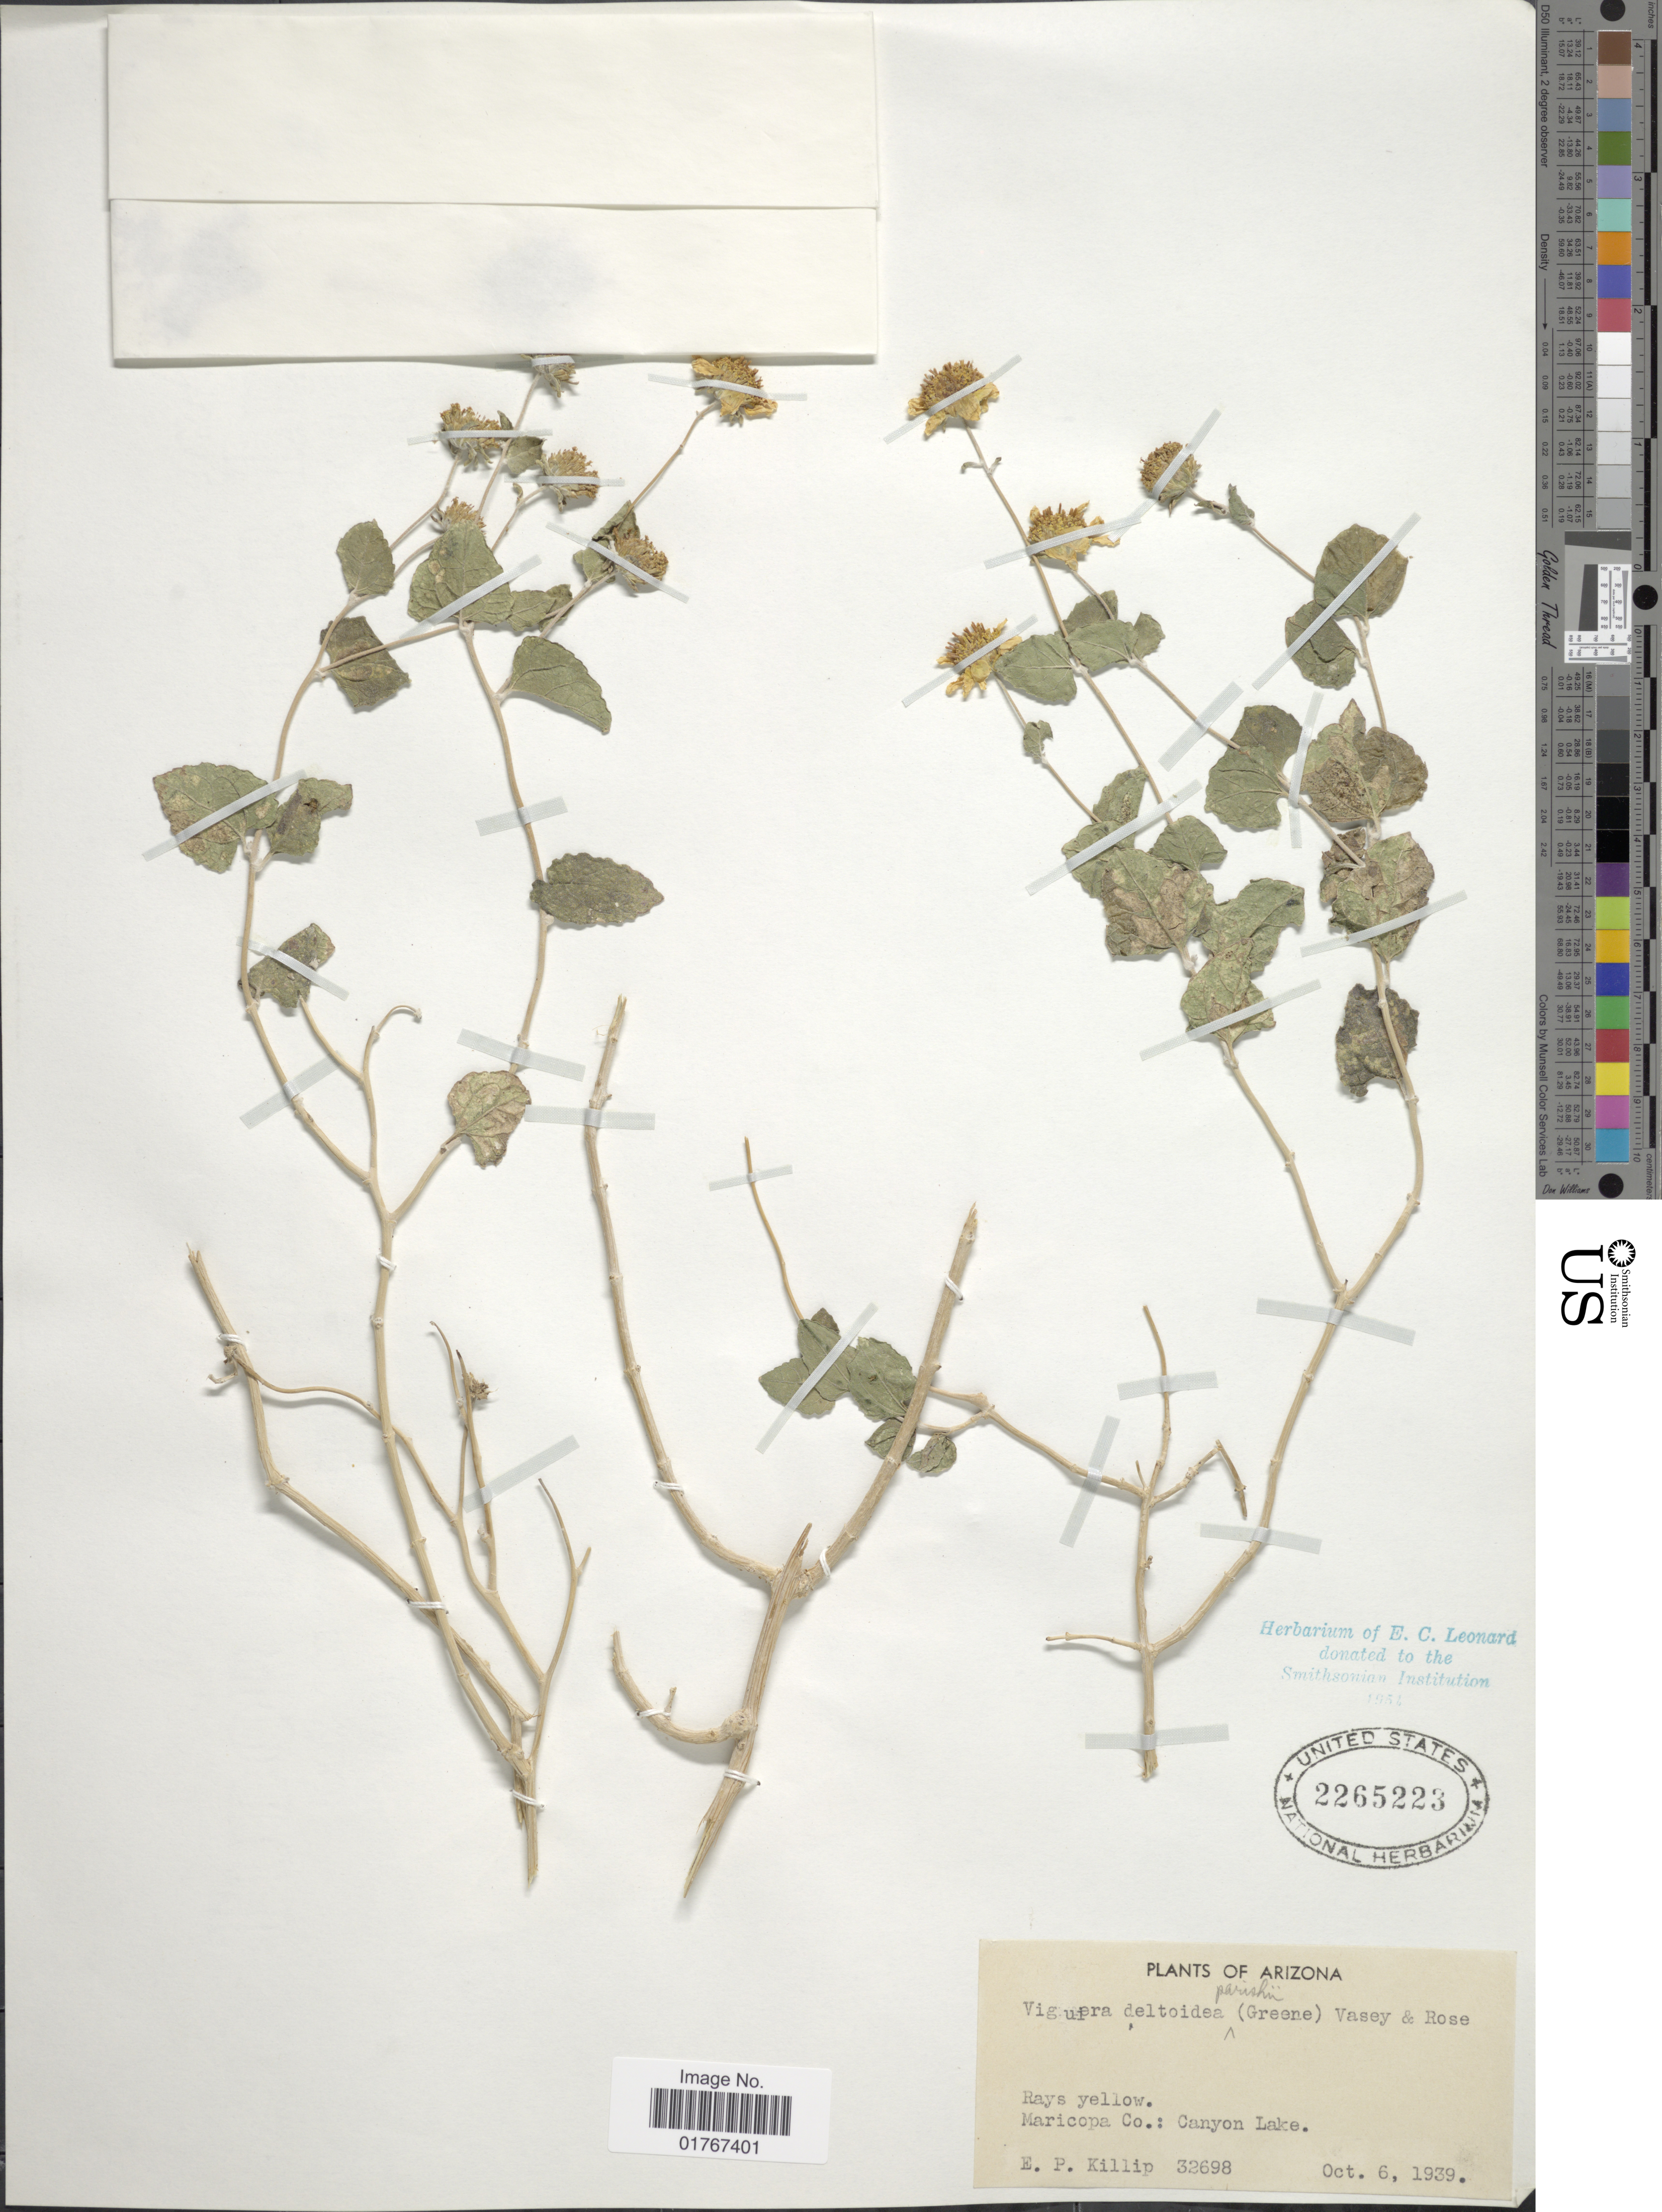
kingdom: Plantae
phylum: Tracheophyta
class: Magnoliopsida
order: Asterales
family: Asteraceae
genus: Viguiera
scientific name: Viguiera deltoidea var. parishii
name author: (Greene) Vasey & Rose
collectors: E. P. Killip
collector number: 32698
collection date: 1939-10-06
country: United States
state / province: Arizona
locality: Maricopa Co: Canyon Lake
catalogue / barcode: US 2265223